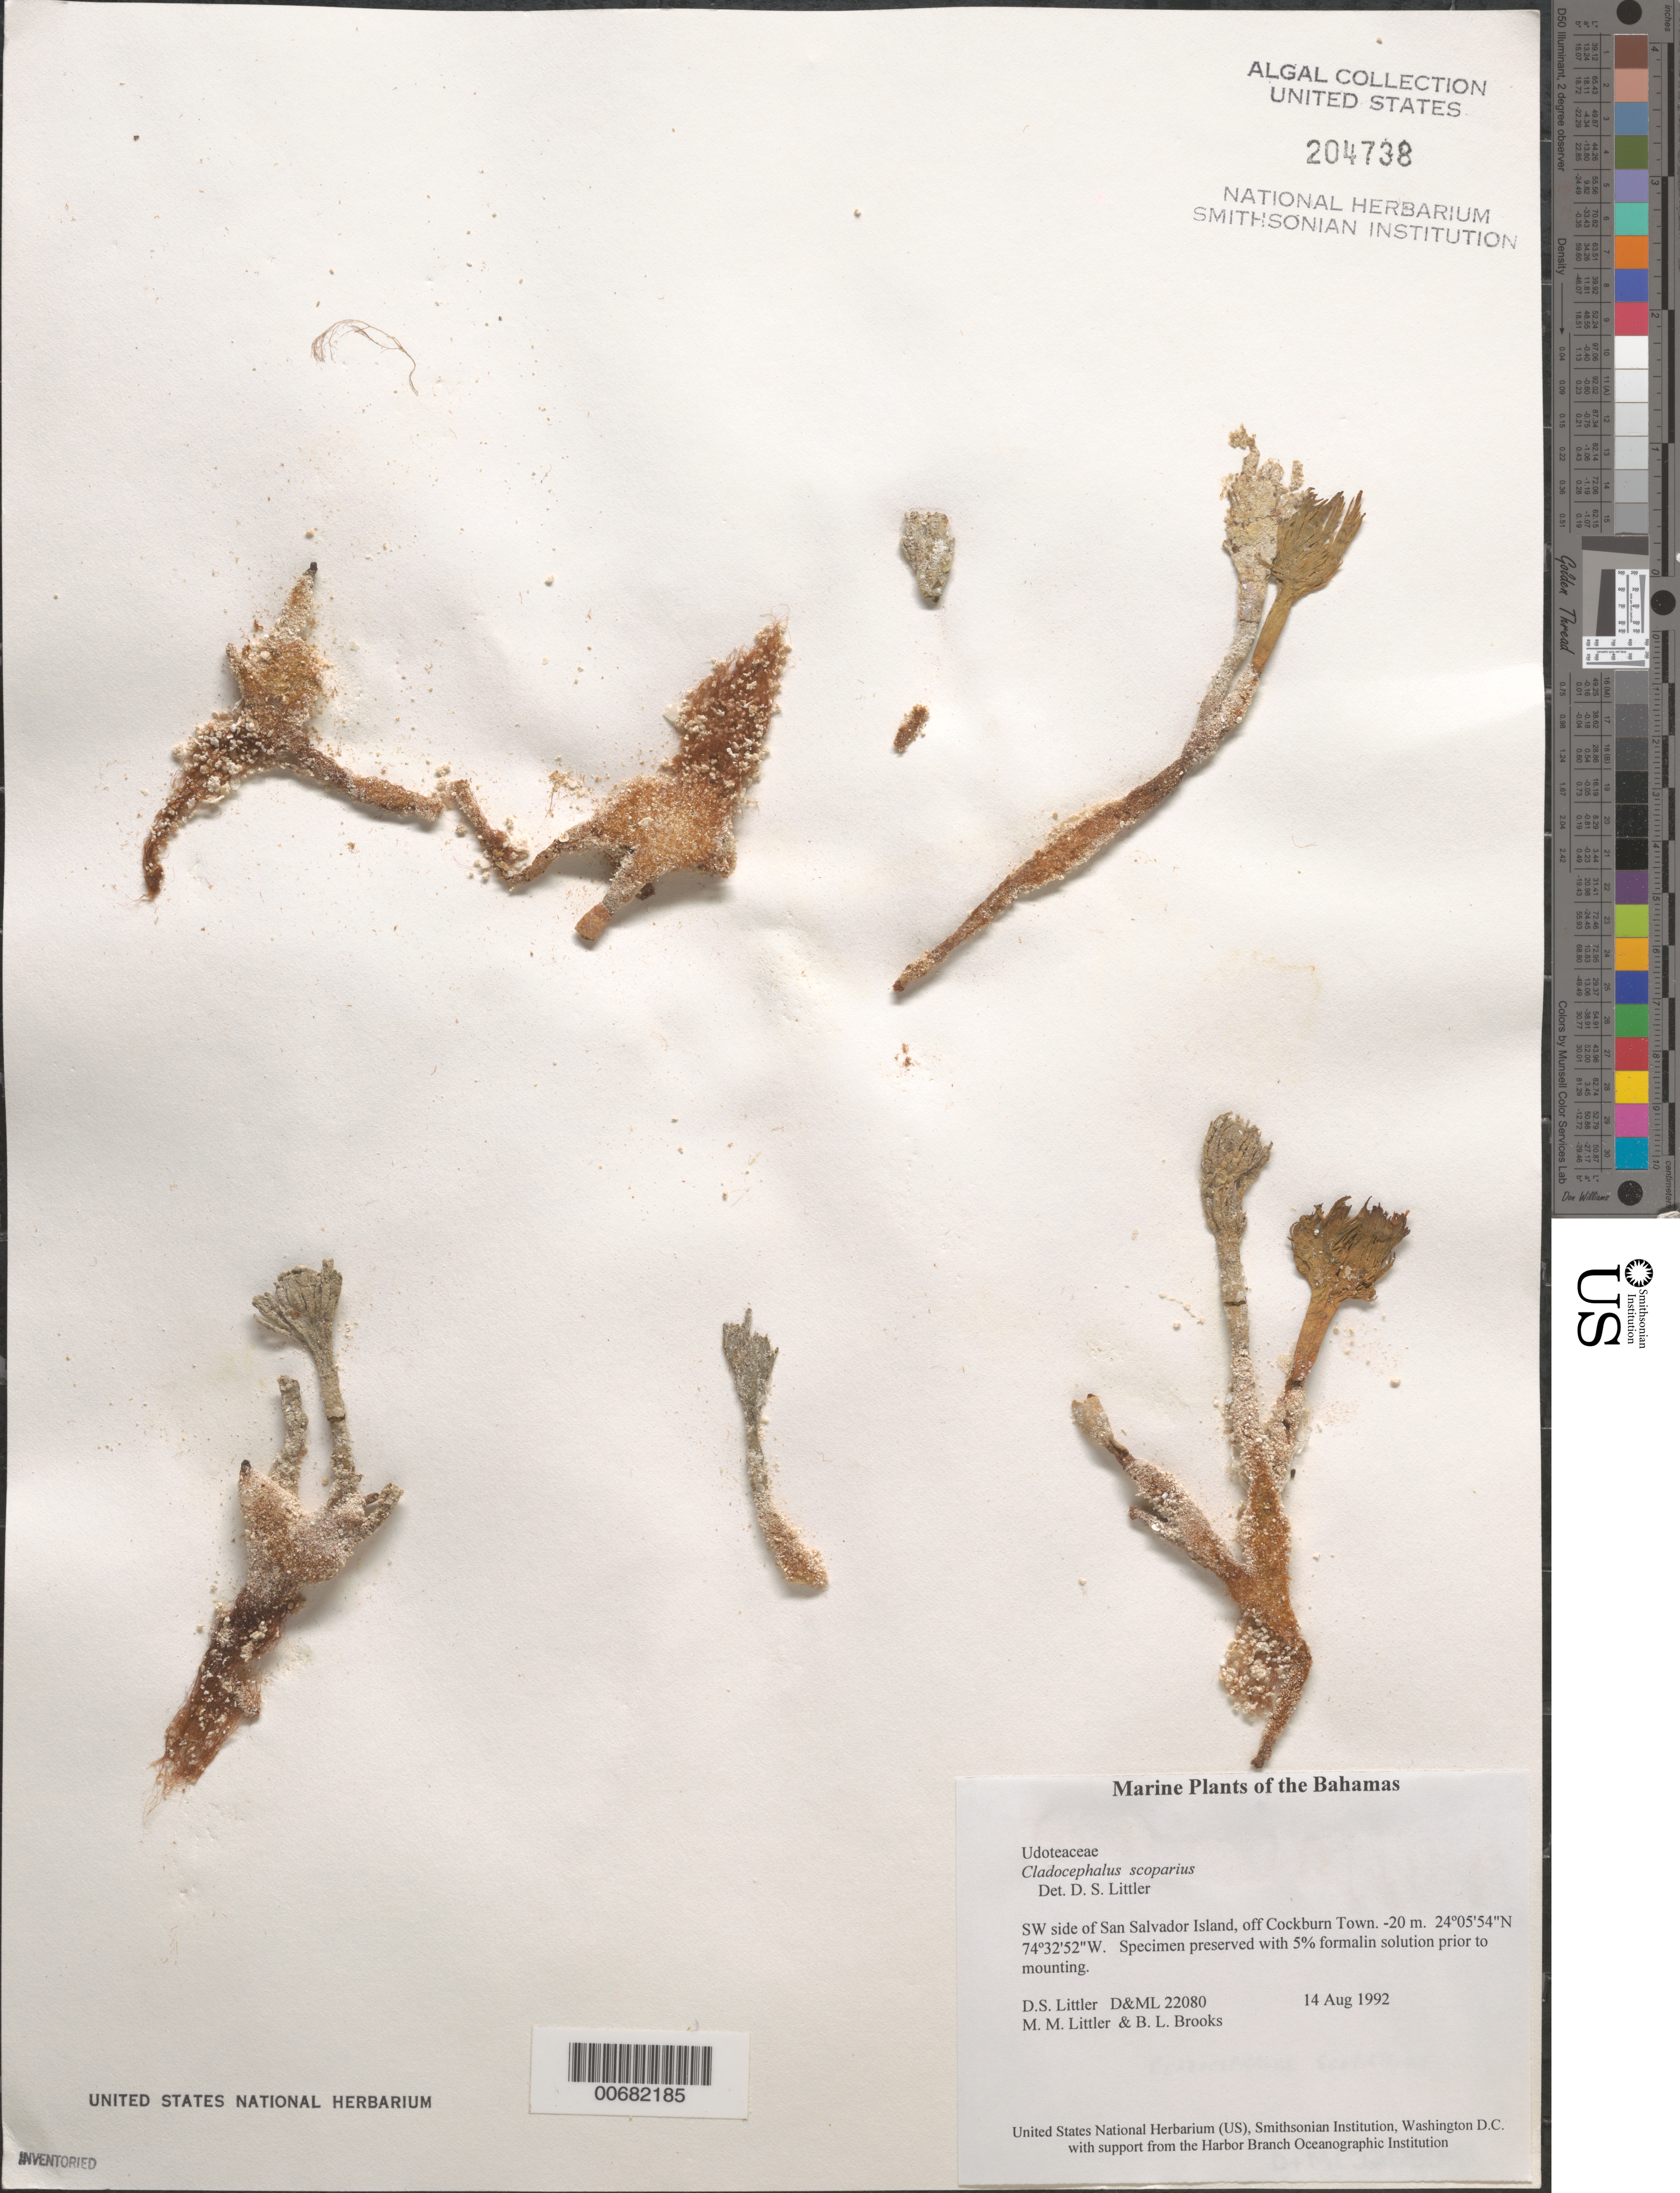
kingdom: Plantae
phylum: Chlorophyta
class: Ulvophyceae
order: Bryopsidales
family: Dichotomosiphonaceae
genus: Cladocephalus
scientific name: Cladocephalus scoparius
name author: M. Howe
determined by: Littler, D. S.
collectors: D. S. Littler, M. M. Littler & B. Brooks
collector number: D&ML 22080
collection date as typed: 14 Aug 1992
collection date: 1992-08-14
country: Bahamas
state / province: San Salvador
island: San Salvador Island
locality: Off Cockburn Town, southwest side of island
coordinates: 24 05' 54" N, 74 32' 52" W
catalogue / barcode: US 204738